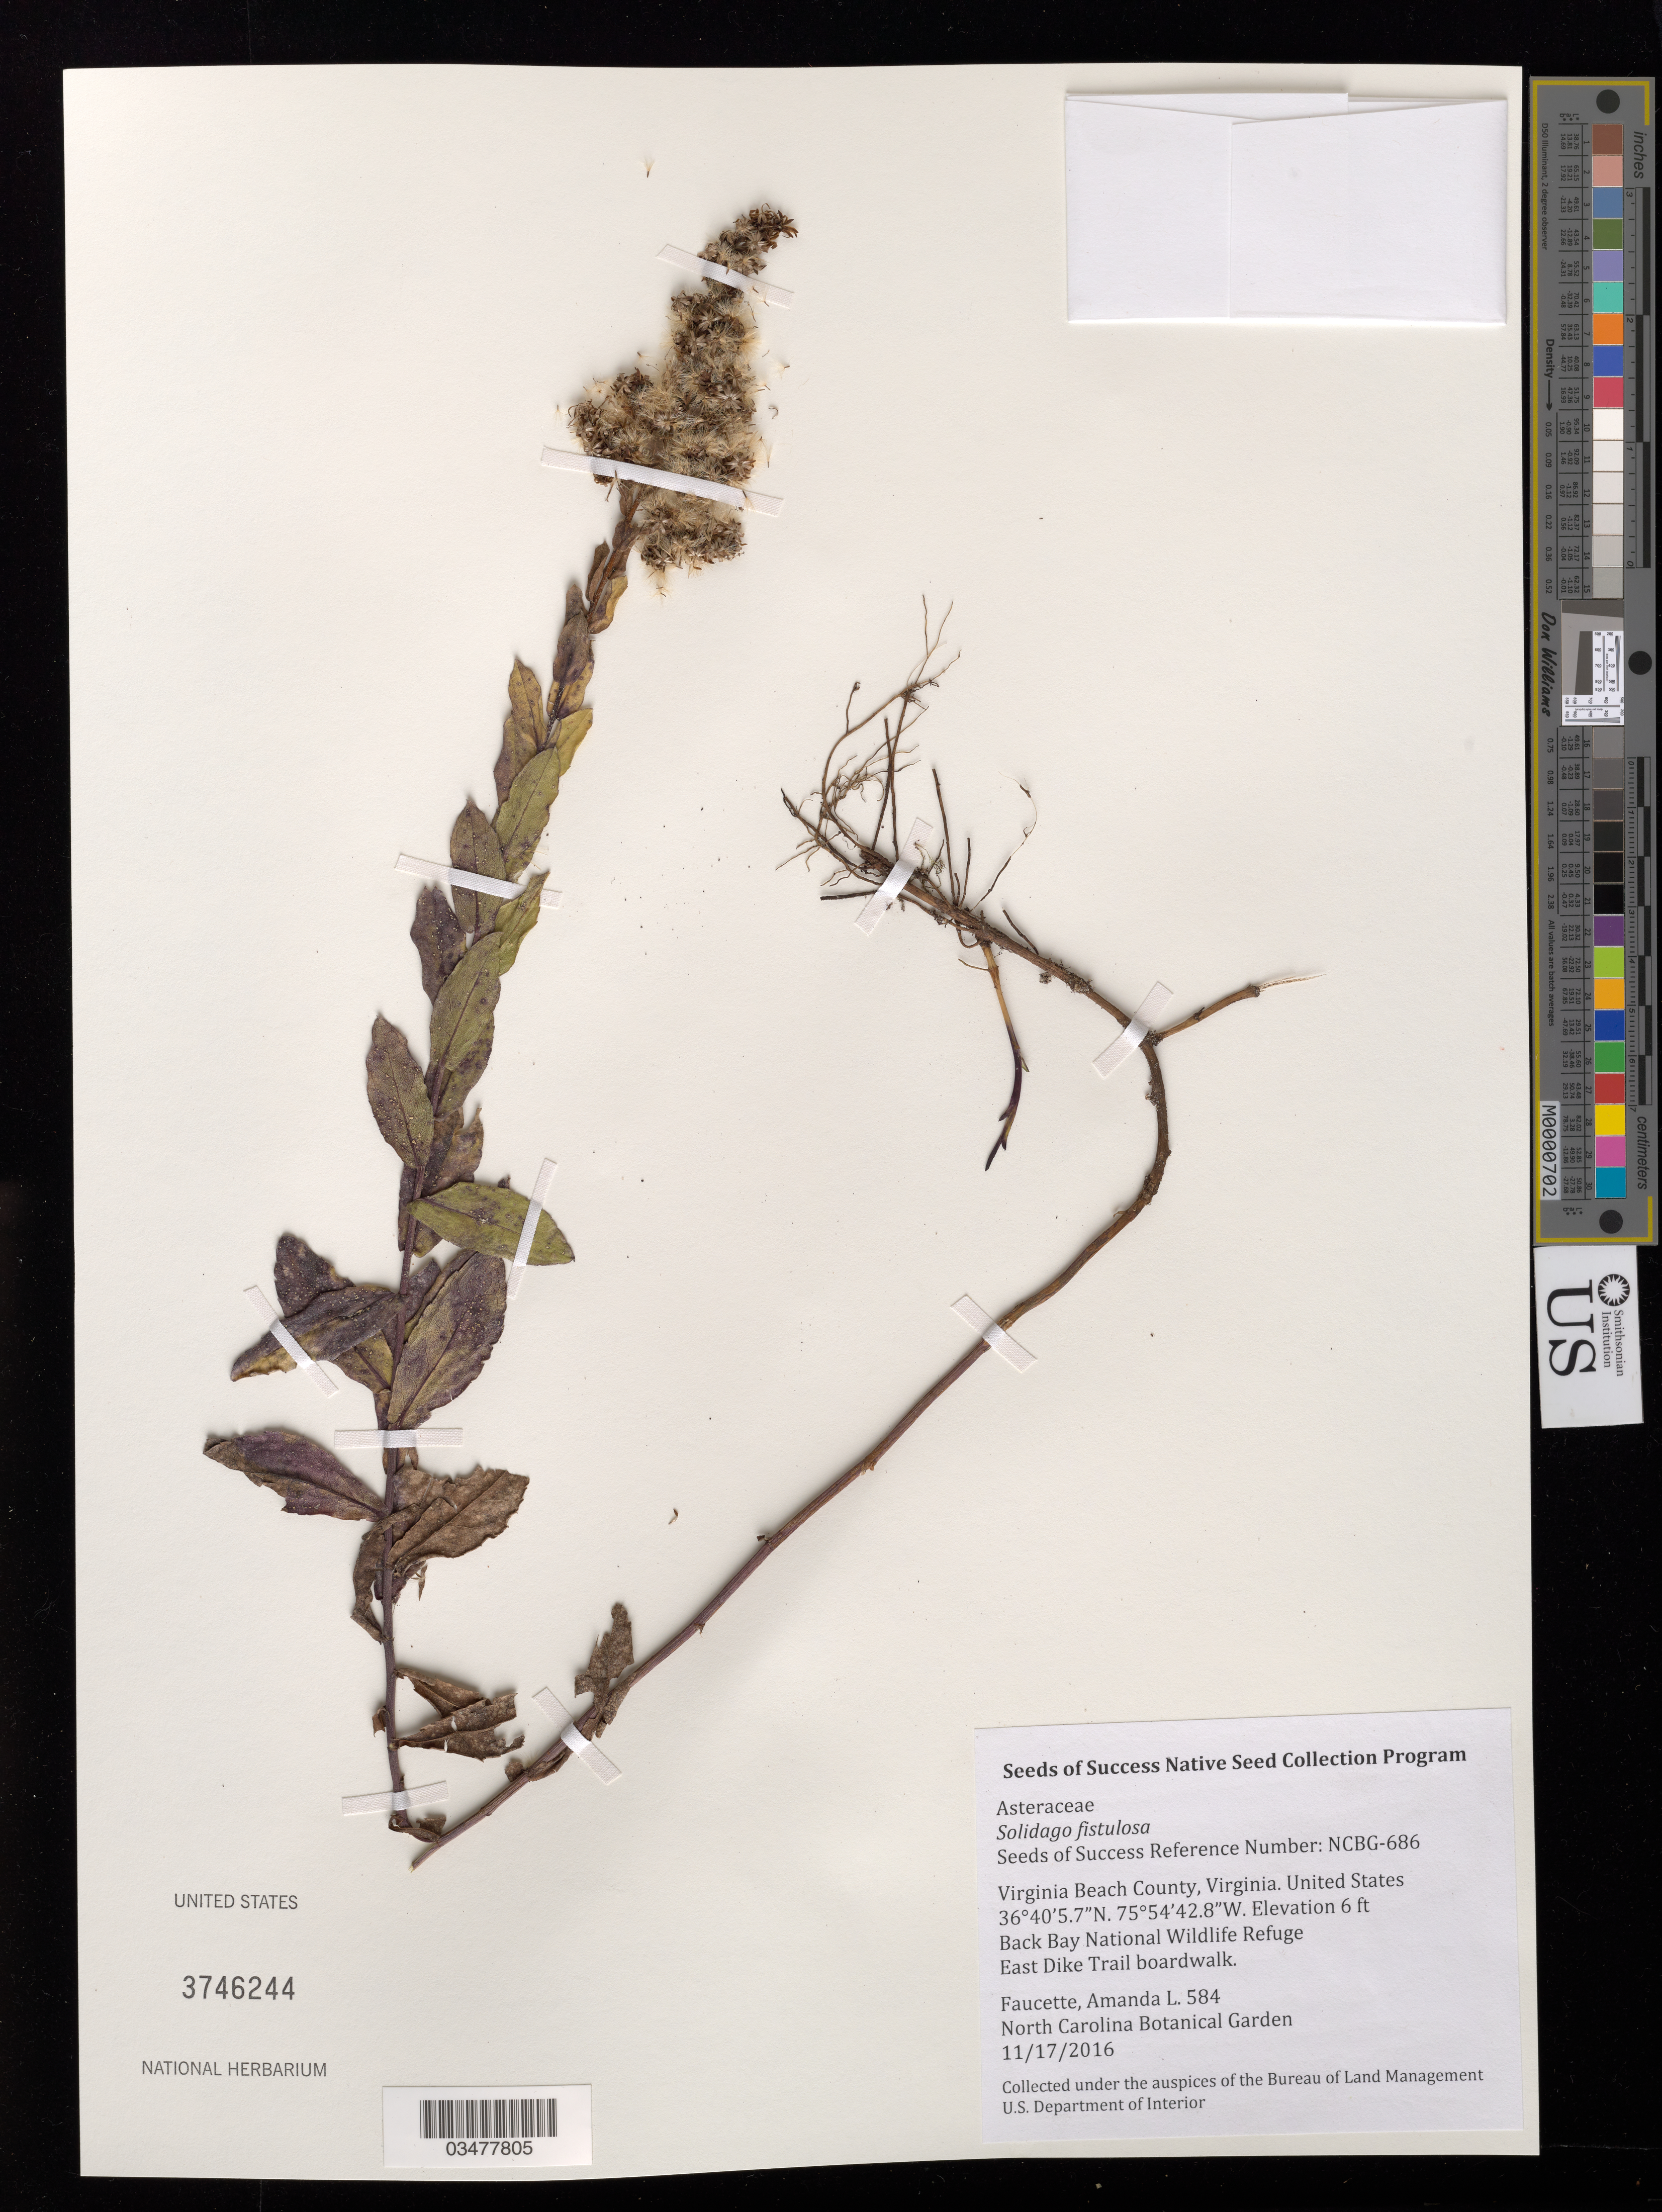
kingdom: Plantae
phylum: Tracheophyta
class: Magnoliopsida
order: Asterales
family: Asteraceae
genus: Solidago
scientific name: Solidago fistulosa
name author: Mill.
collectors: A. Faucette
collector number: NCBG-686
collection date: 2016-11-17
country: United States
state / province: Virginia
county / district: City of Virginia Beach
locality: Back Bay National Wildlife Refuge, Dune Trail. East Dike Trail boardwalk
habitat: Mid-Atlantic Coast Backdune Grassland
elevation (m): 2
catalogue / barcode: US 3746244